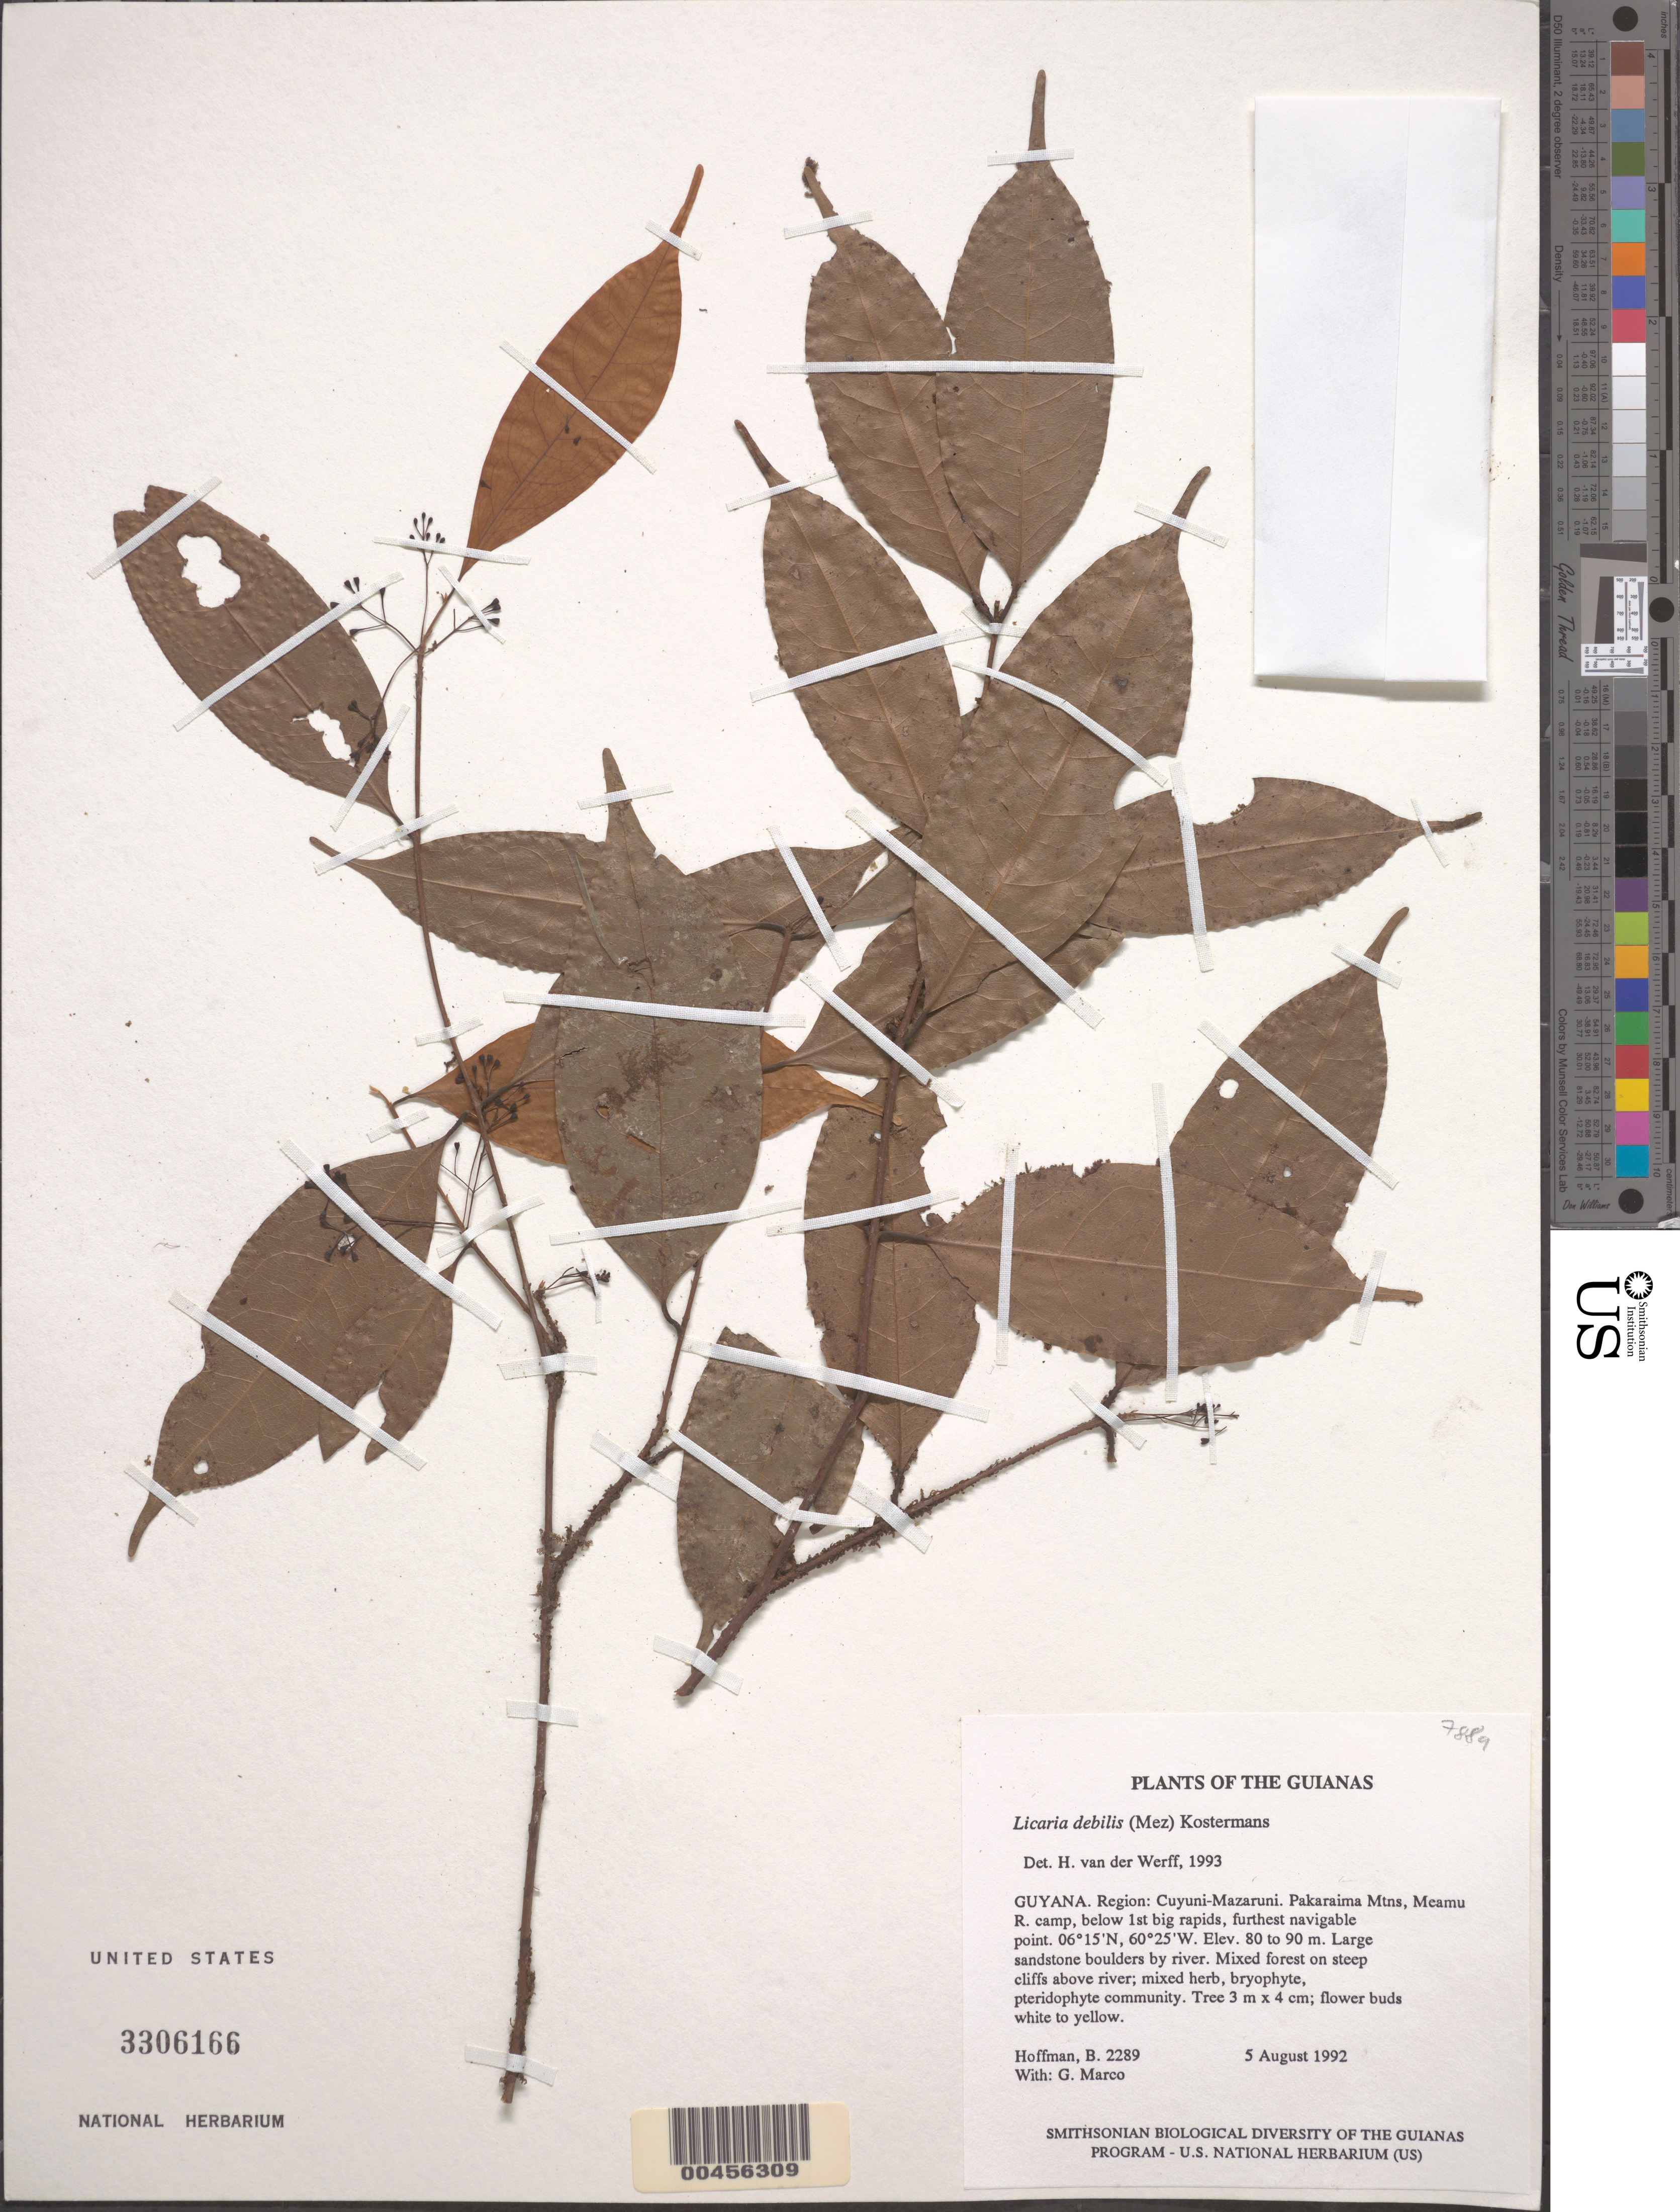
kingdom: Plantae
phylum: Tracheophyta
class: Magnoliopsida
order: Laurales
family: Lauraceae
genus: Licaria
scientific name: Licaria debilis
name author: (Mez) Kosterm.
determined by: van der Werff, H., (MO), Missouri Botanical Garden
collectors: B. Hoffman & G. Marco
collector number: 2289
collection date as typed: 5 August 1992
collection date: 1992-08-05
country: Guyana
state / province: Cuyuni-Mazaruni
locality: Pakaraima Mountains, Meamu River camp, below 1st big rapids, furthest navigable point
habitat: Large sandstone boulders by river. Mixed forest on steep cliffs above river; mixed herb, bryophyte, pteridophyte community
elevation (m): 80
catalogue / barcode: US 3306166